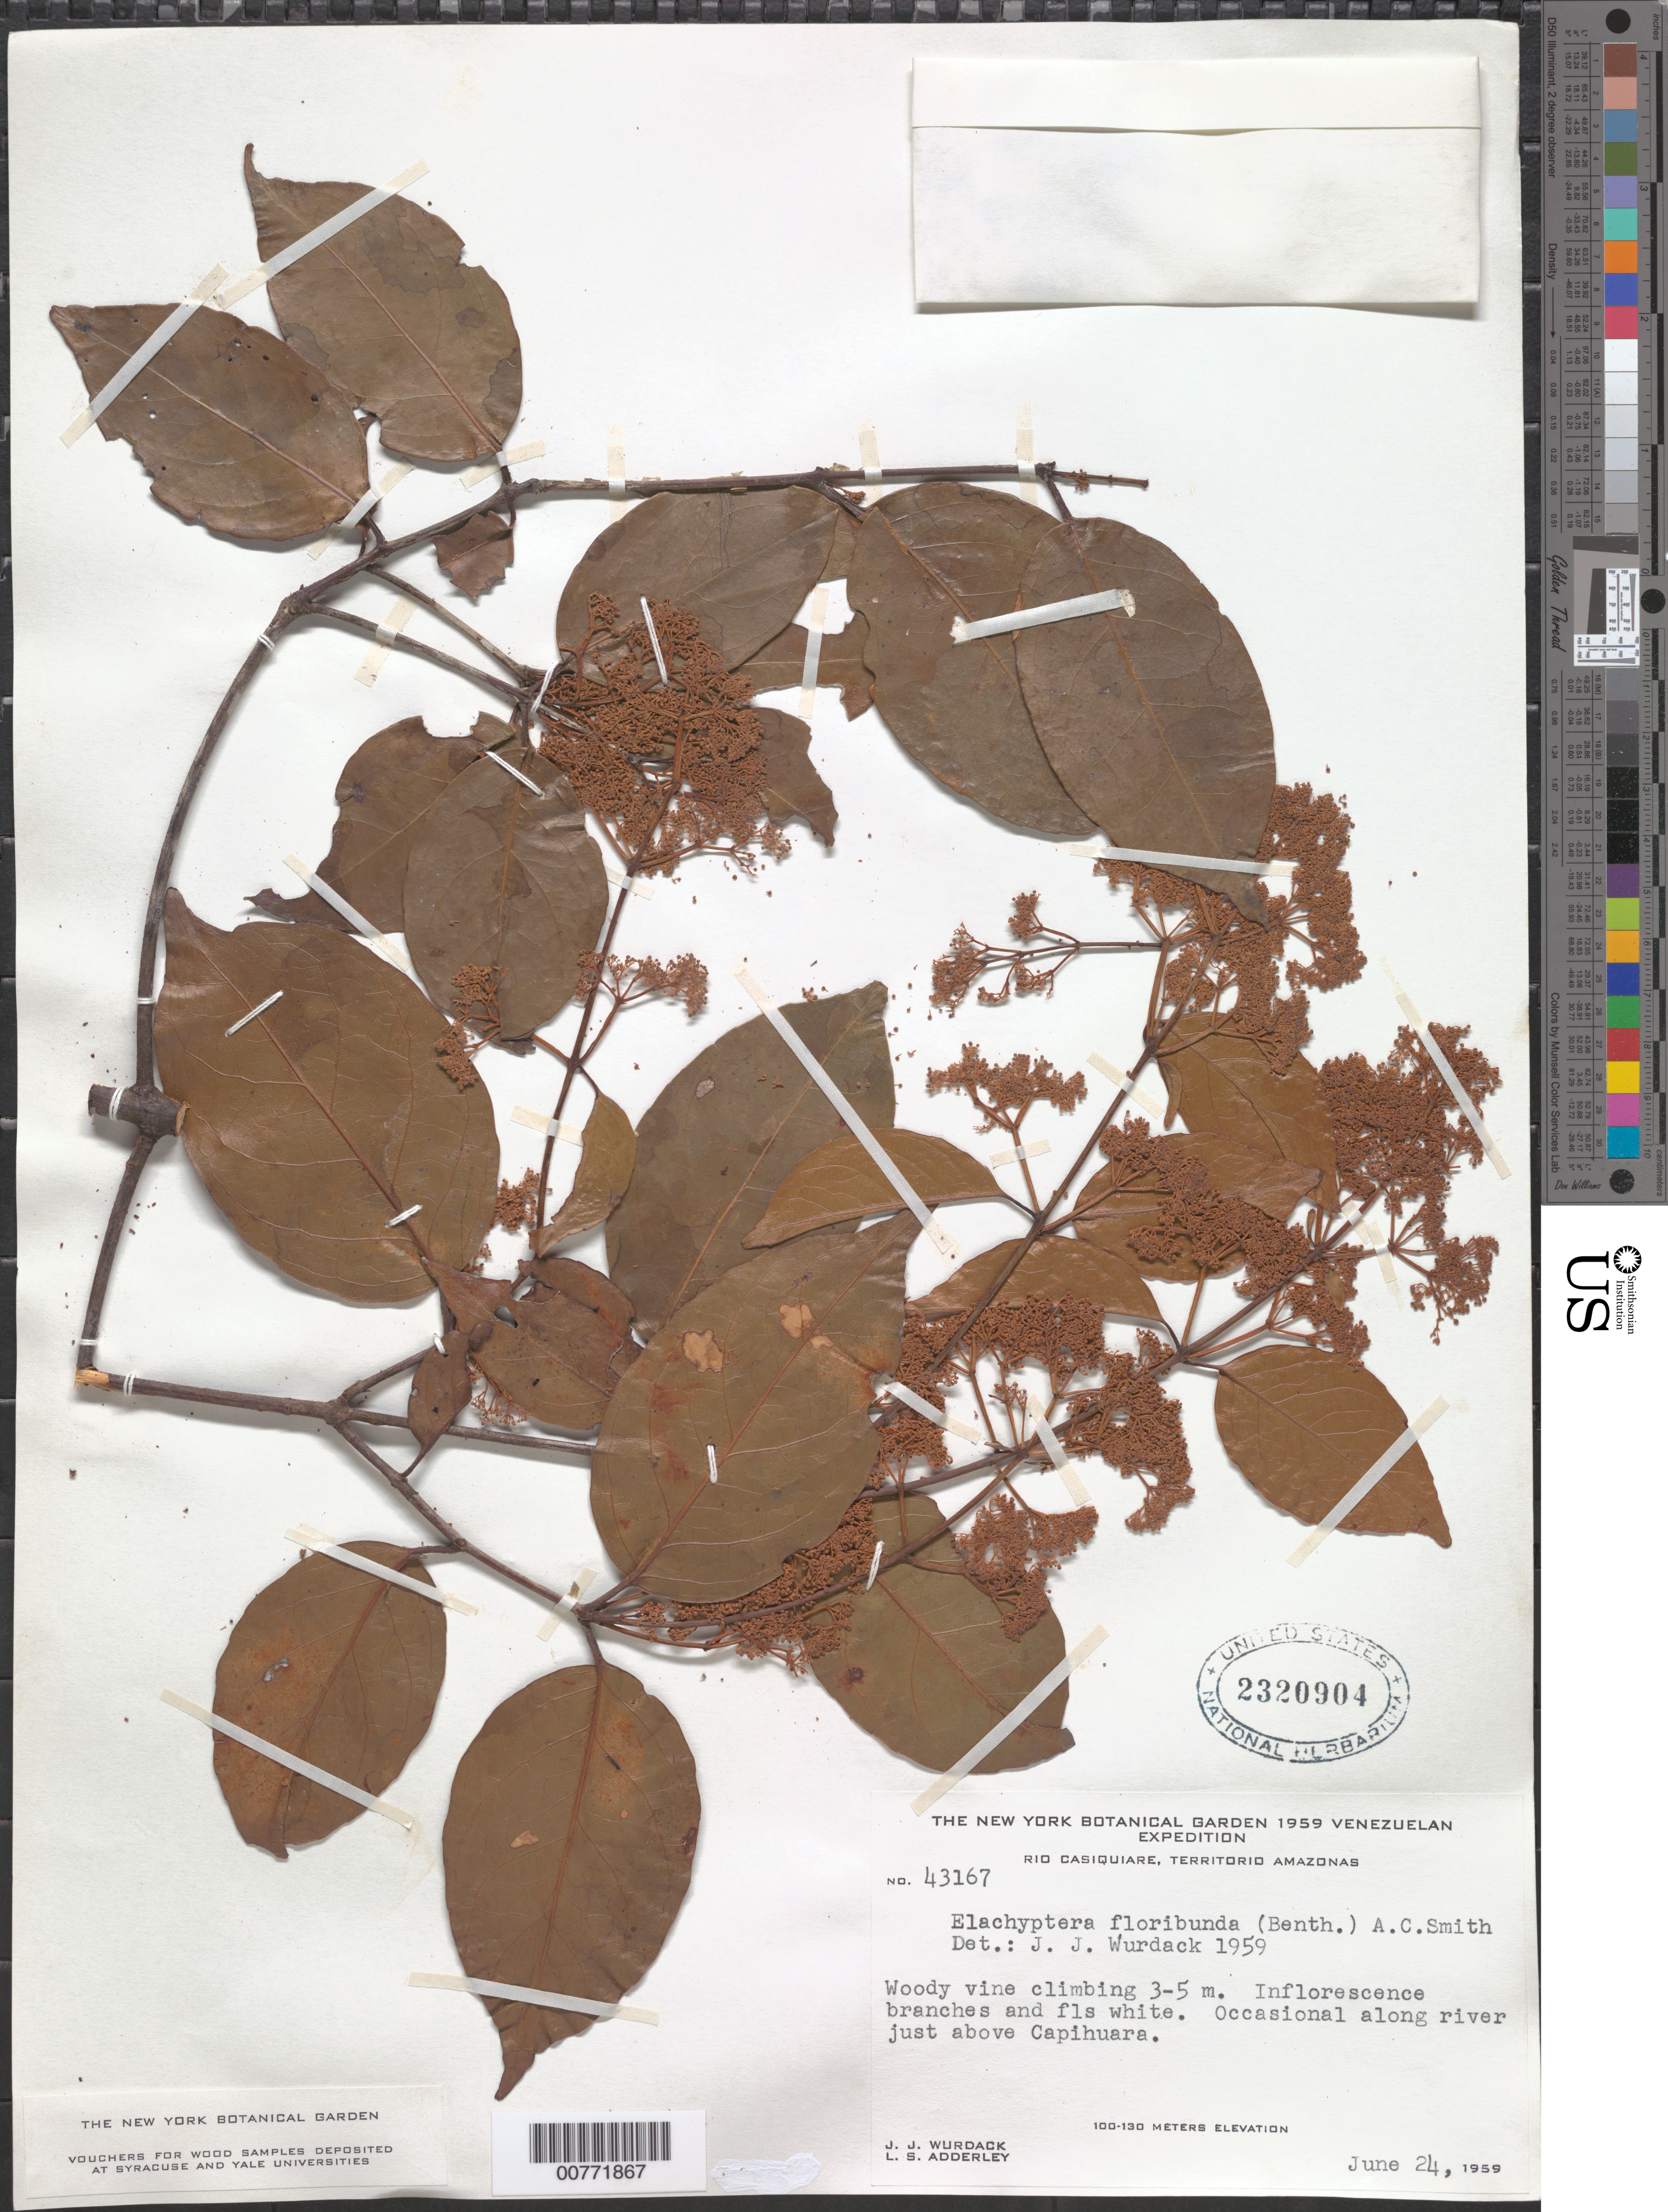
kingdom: Plantae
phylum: Tracheophyta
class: Magnoliopsida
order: Celastrales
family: Celastraceae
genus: Elachyptera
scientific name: Elachyptera floribunda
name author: (Benth.) A.C. Sm.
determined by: Wurdack, John J., (US), US (UNITED STATES)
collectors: J. J. Wurdack & L. S. Adderley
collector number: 43167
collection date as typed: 24-Jun-59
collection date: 1959-06-24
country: Venezuela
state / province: Amazonas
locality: Río Casiquiare, above Capihuara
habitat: Along river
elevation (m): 100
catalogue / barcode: US 2320904